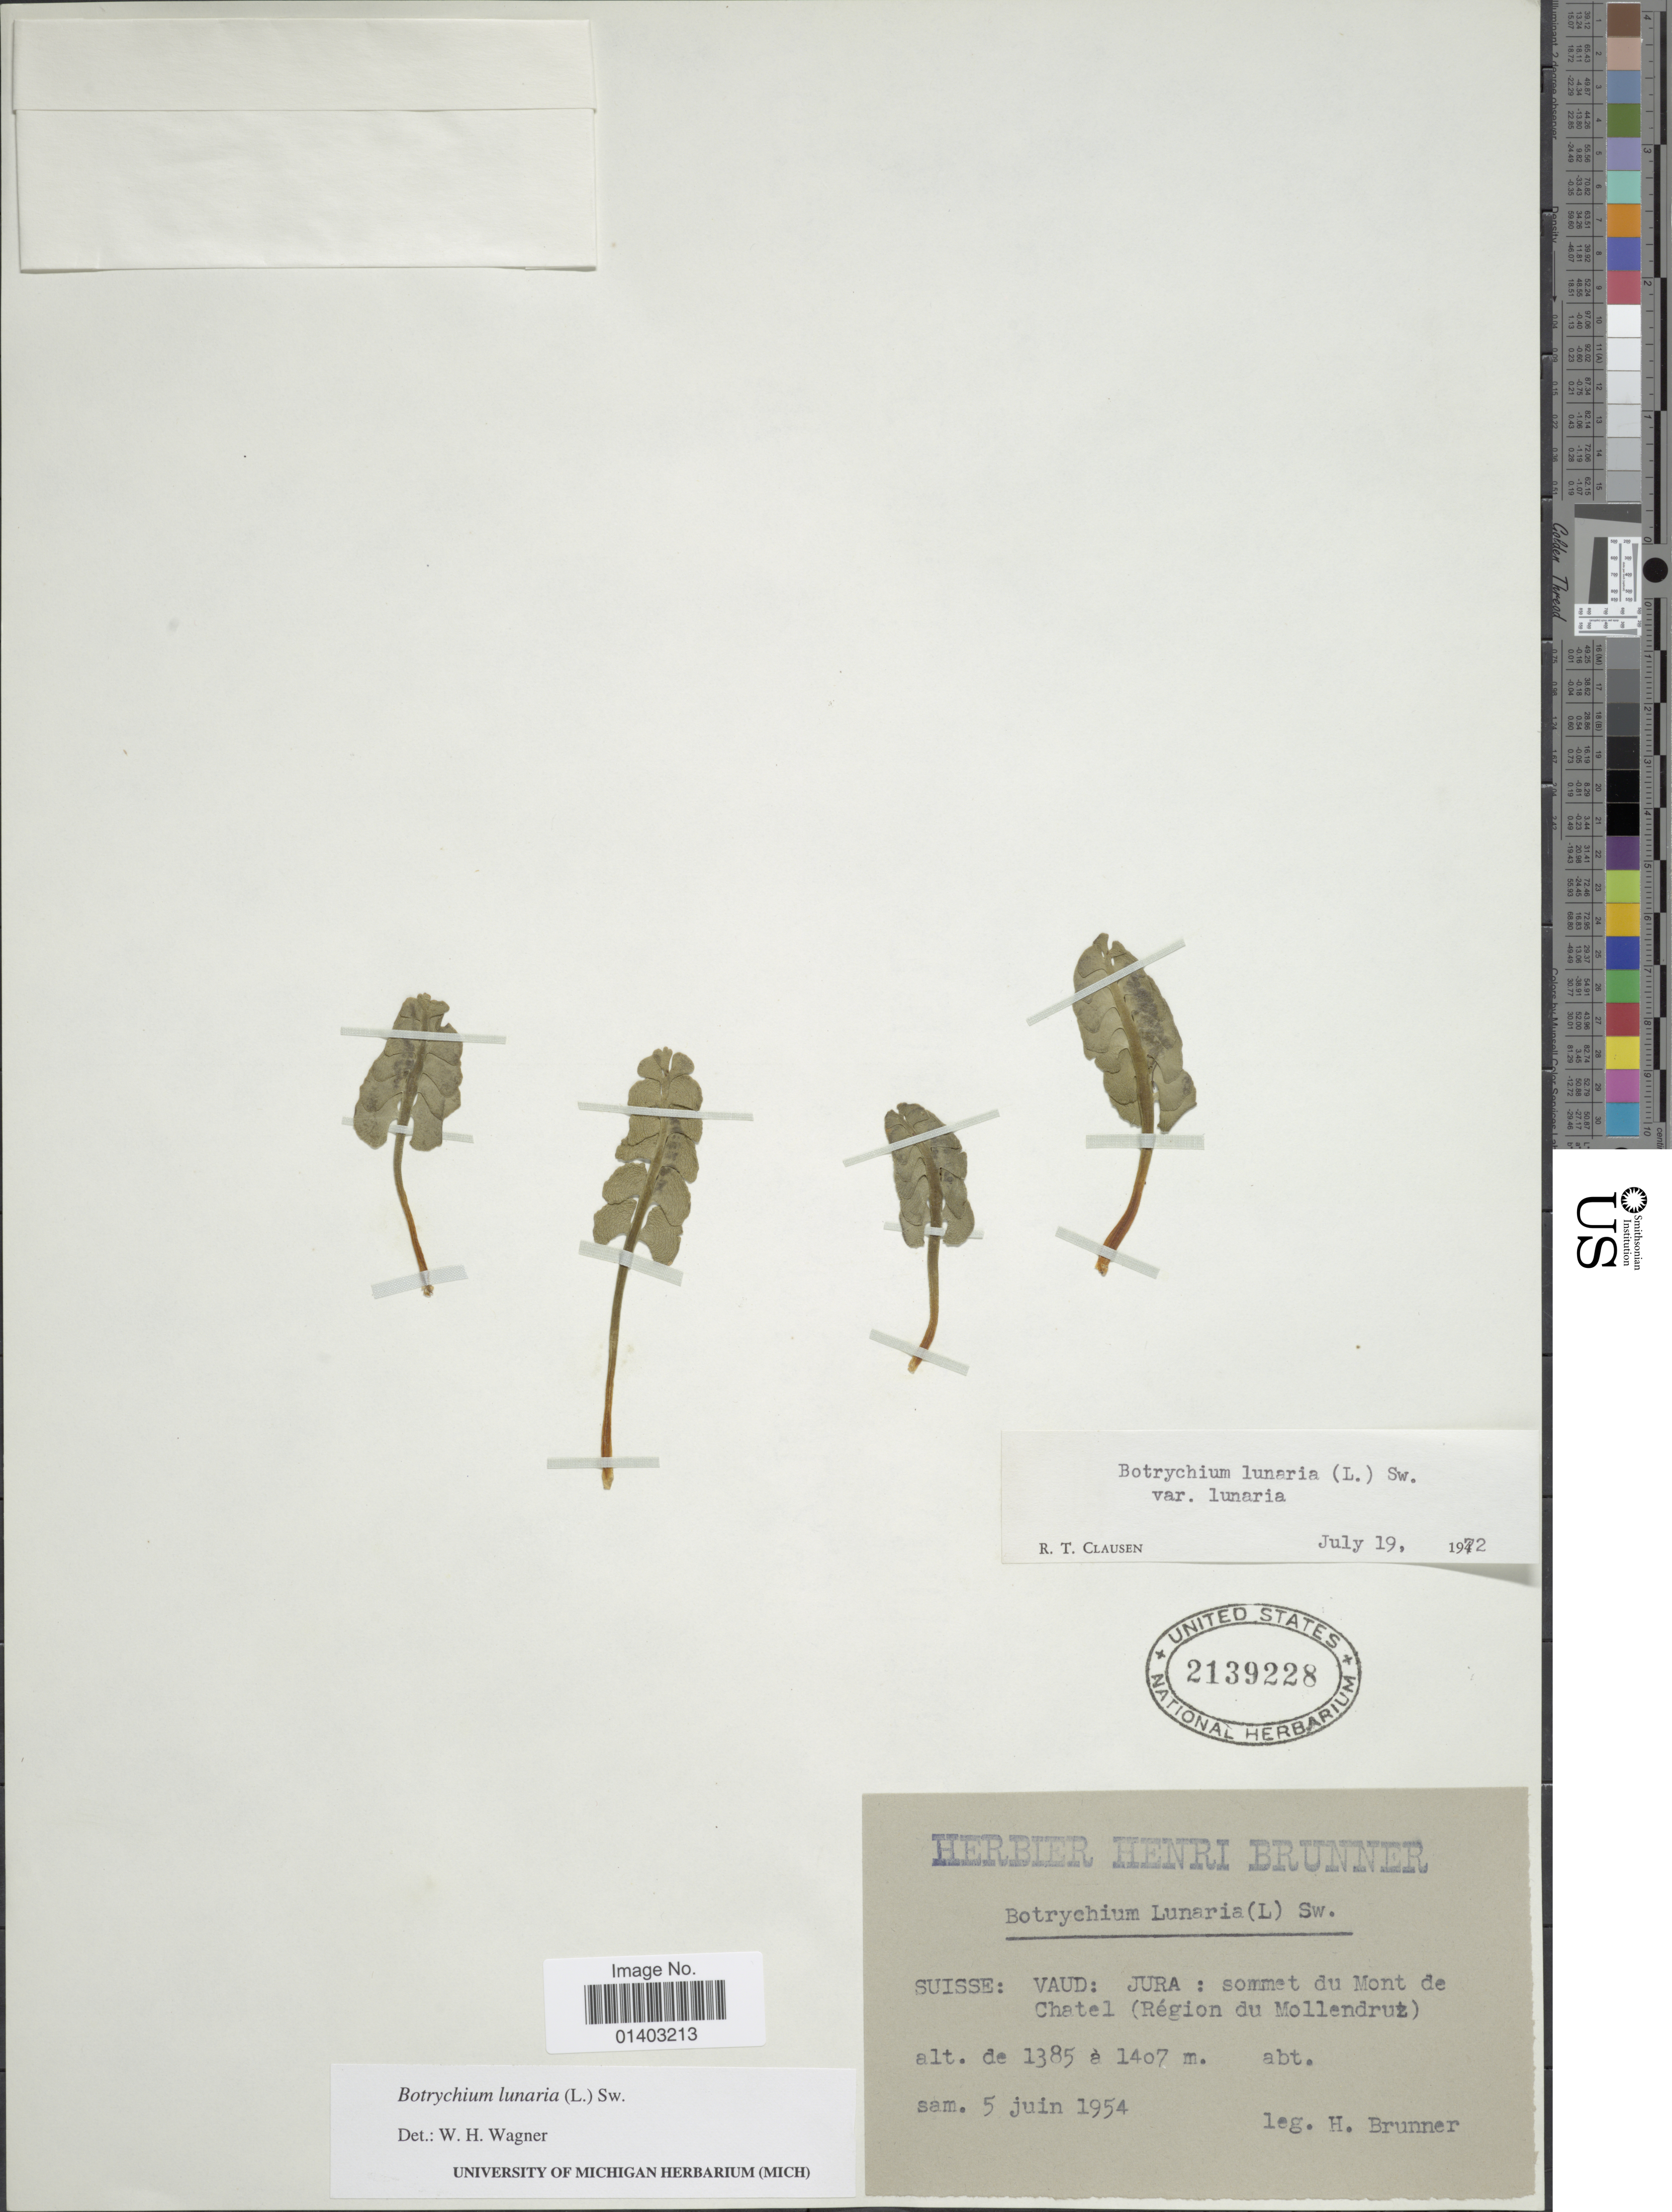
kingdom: Plantae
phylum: Tracheophyta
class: Polypodiopsida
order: Ophioglossales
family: Ophioglossaceae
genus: Botrychium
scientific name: Botrychium lunaria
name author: (L.) Sw.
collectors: H. Brunner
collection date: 1954-06-05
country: Switzerland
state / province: Vaud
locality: Suisse: Jura: sommet du Mont de Chatel (Région du Mollendruz)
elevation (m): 1385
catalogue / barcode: US 2139228